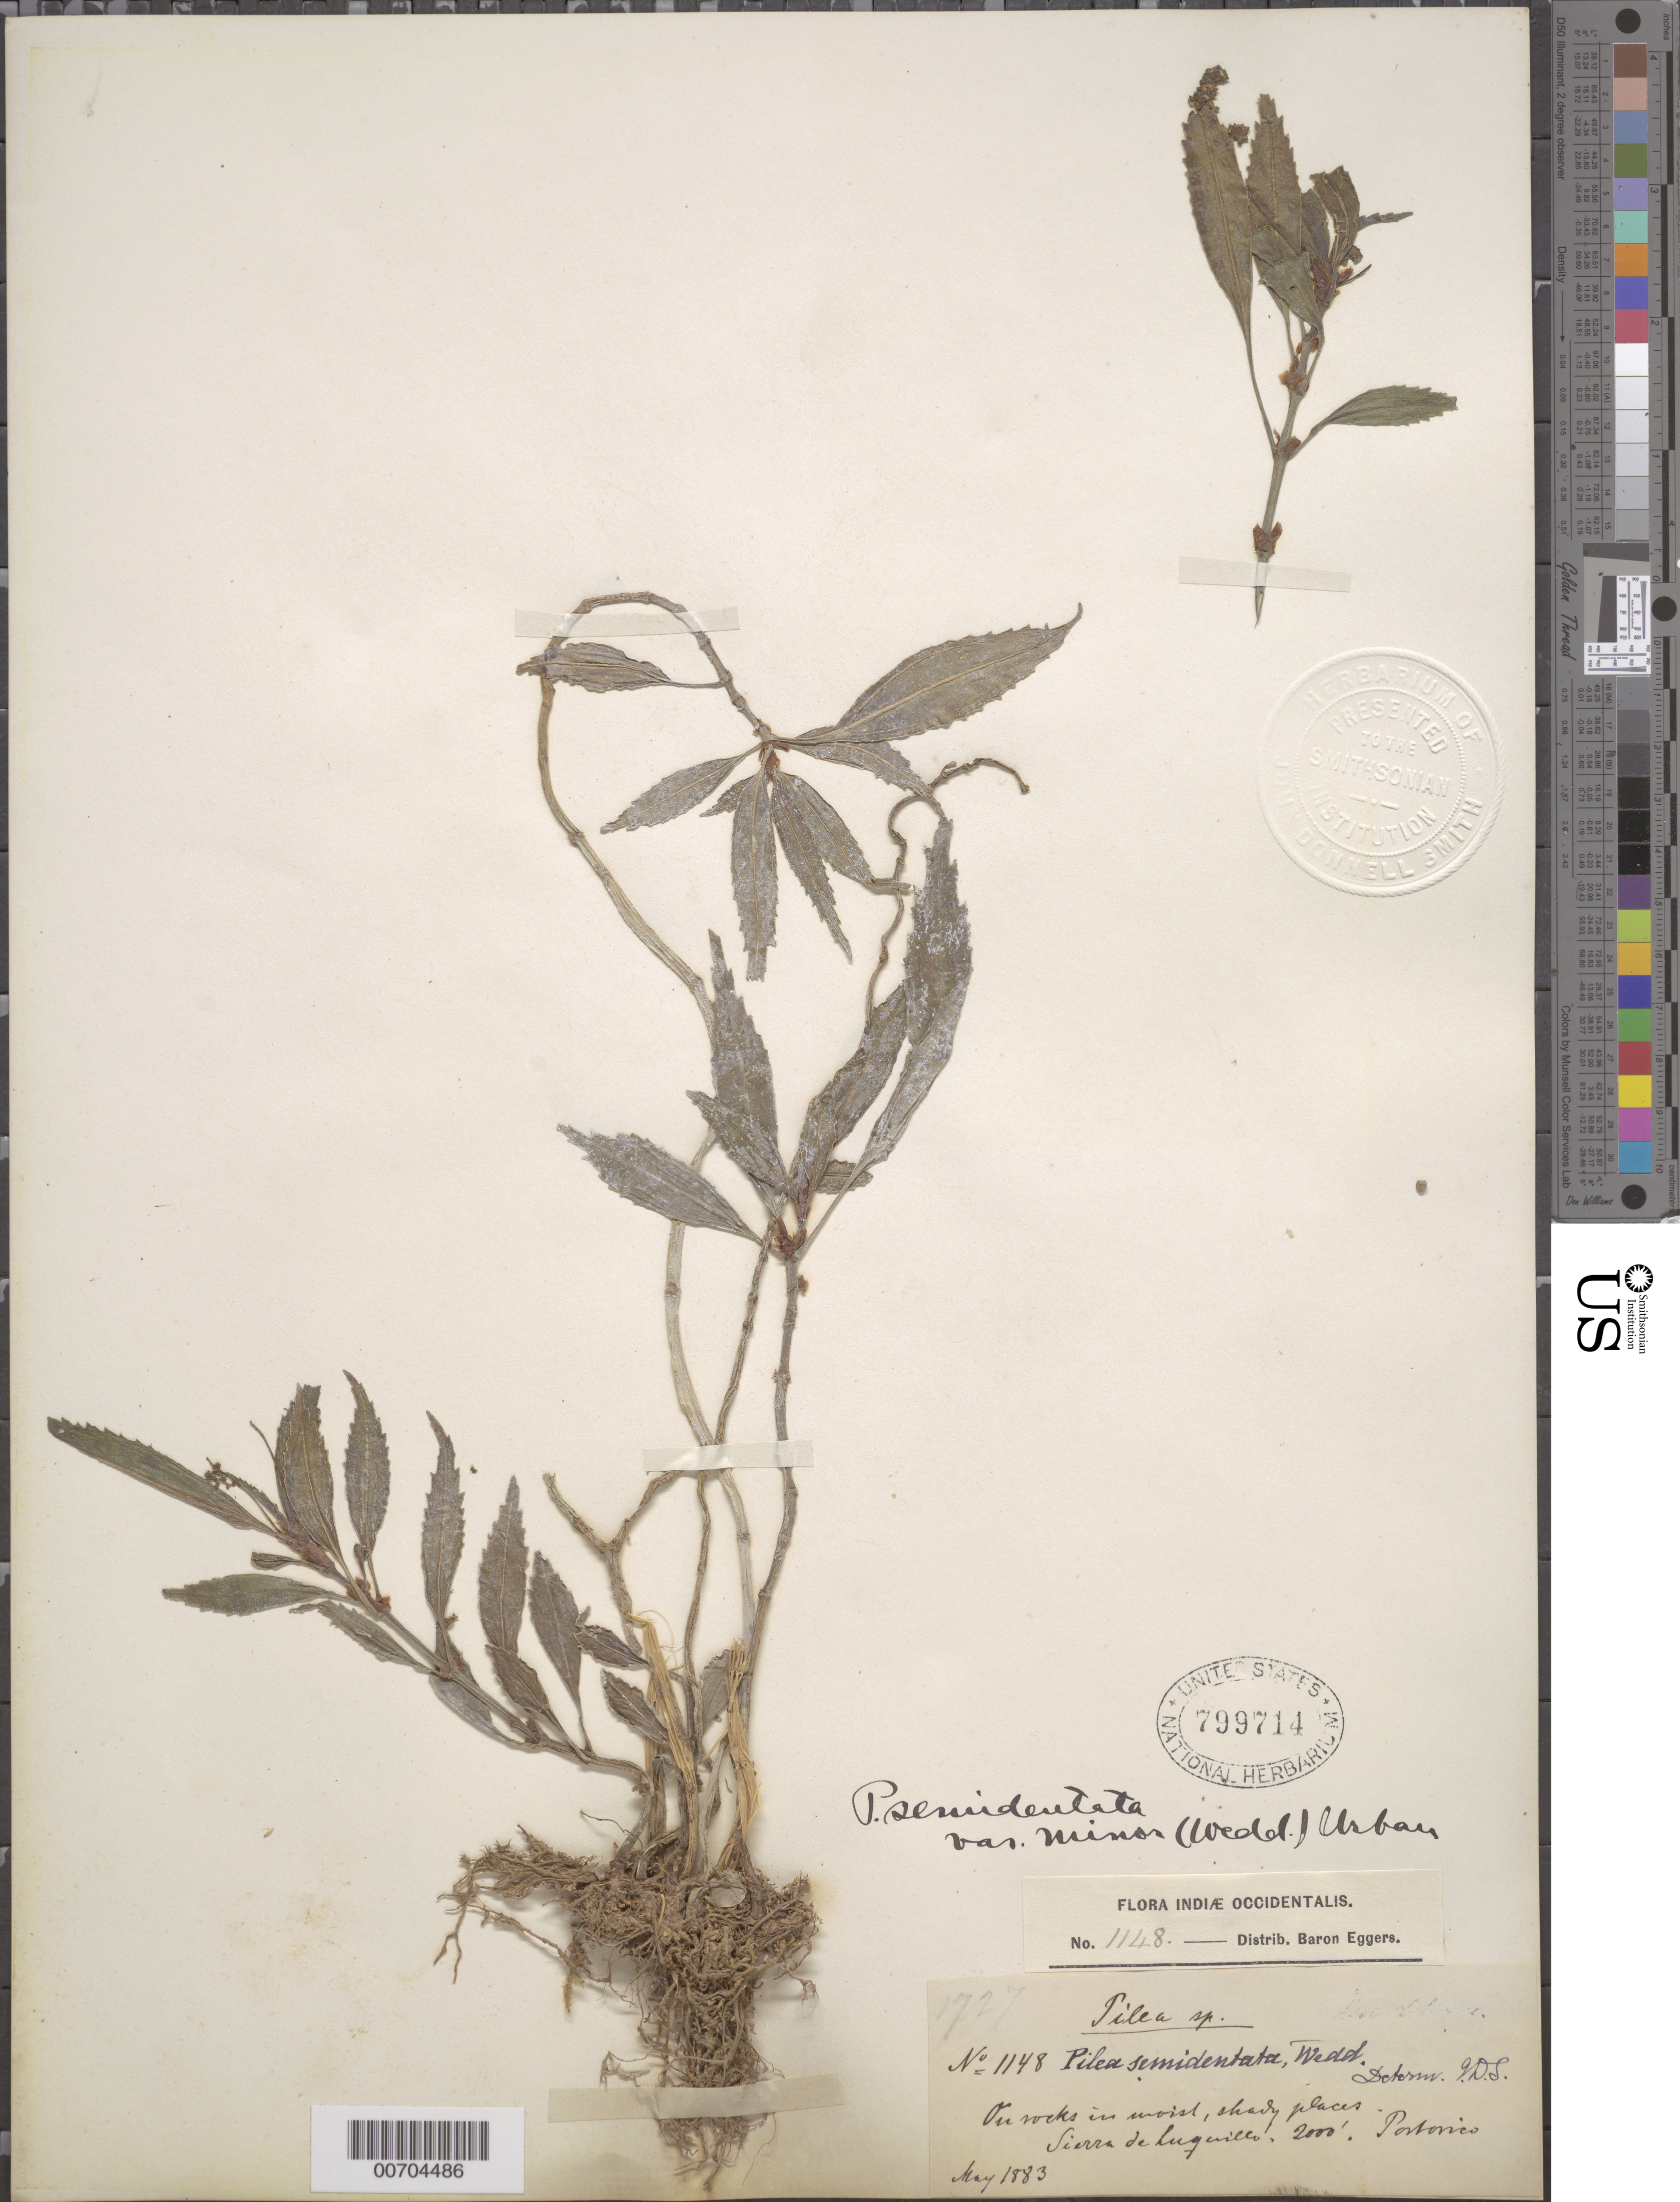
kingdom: Plantae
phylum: Tracheophyta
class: Magnoliopsida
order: Rosales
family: Urticaceae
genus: Pilea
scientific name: Pilea semidentata var. minor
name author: Urb.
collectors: H. F. A. von Eggers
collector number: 1148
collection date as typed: May 1883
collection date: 1883-05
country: Puerto Rico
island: Greater Antilles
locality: Sierra de Luquillo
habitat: On rocks in moist, shady places.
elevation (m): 610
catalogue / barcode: US 799714